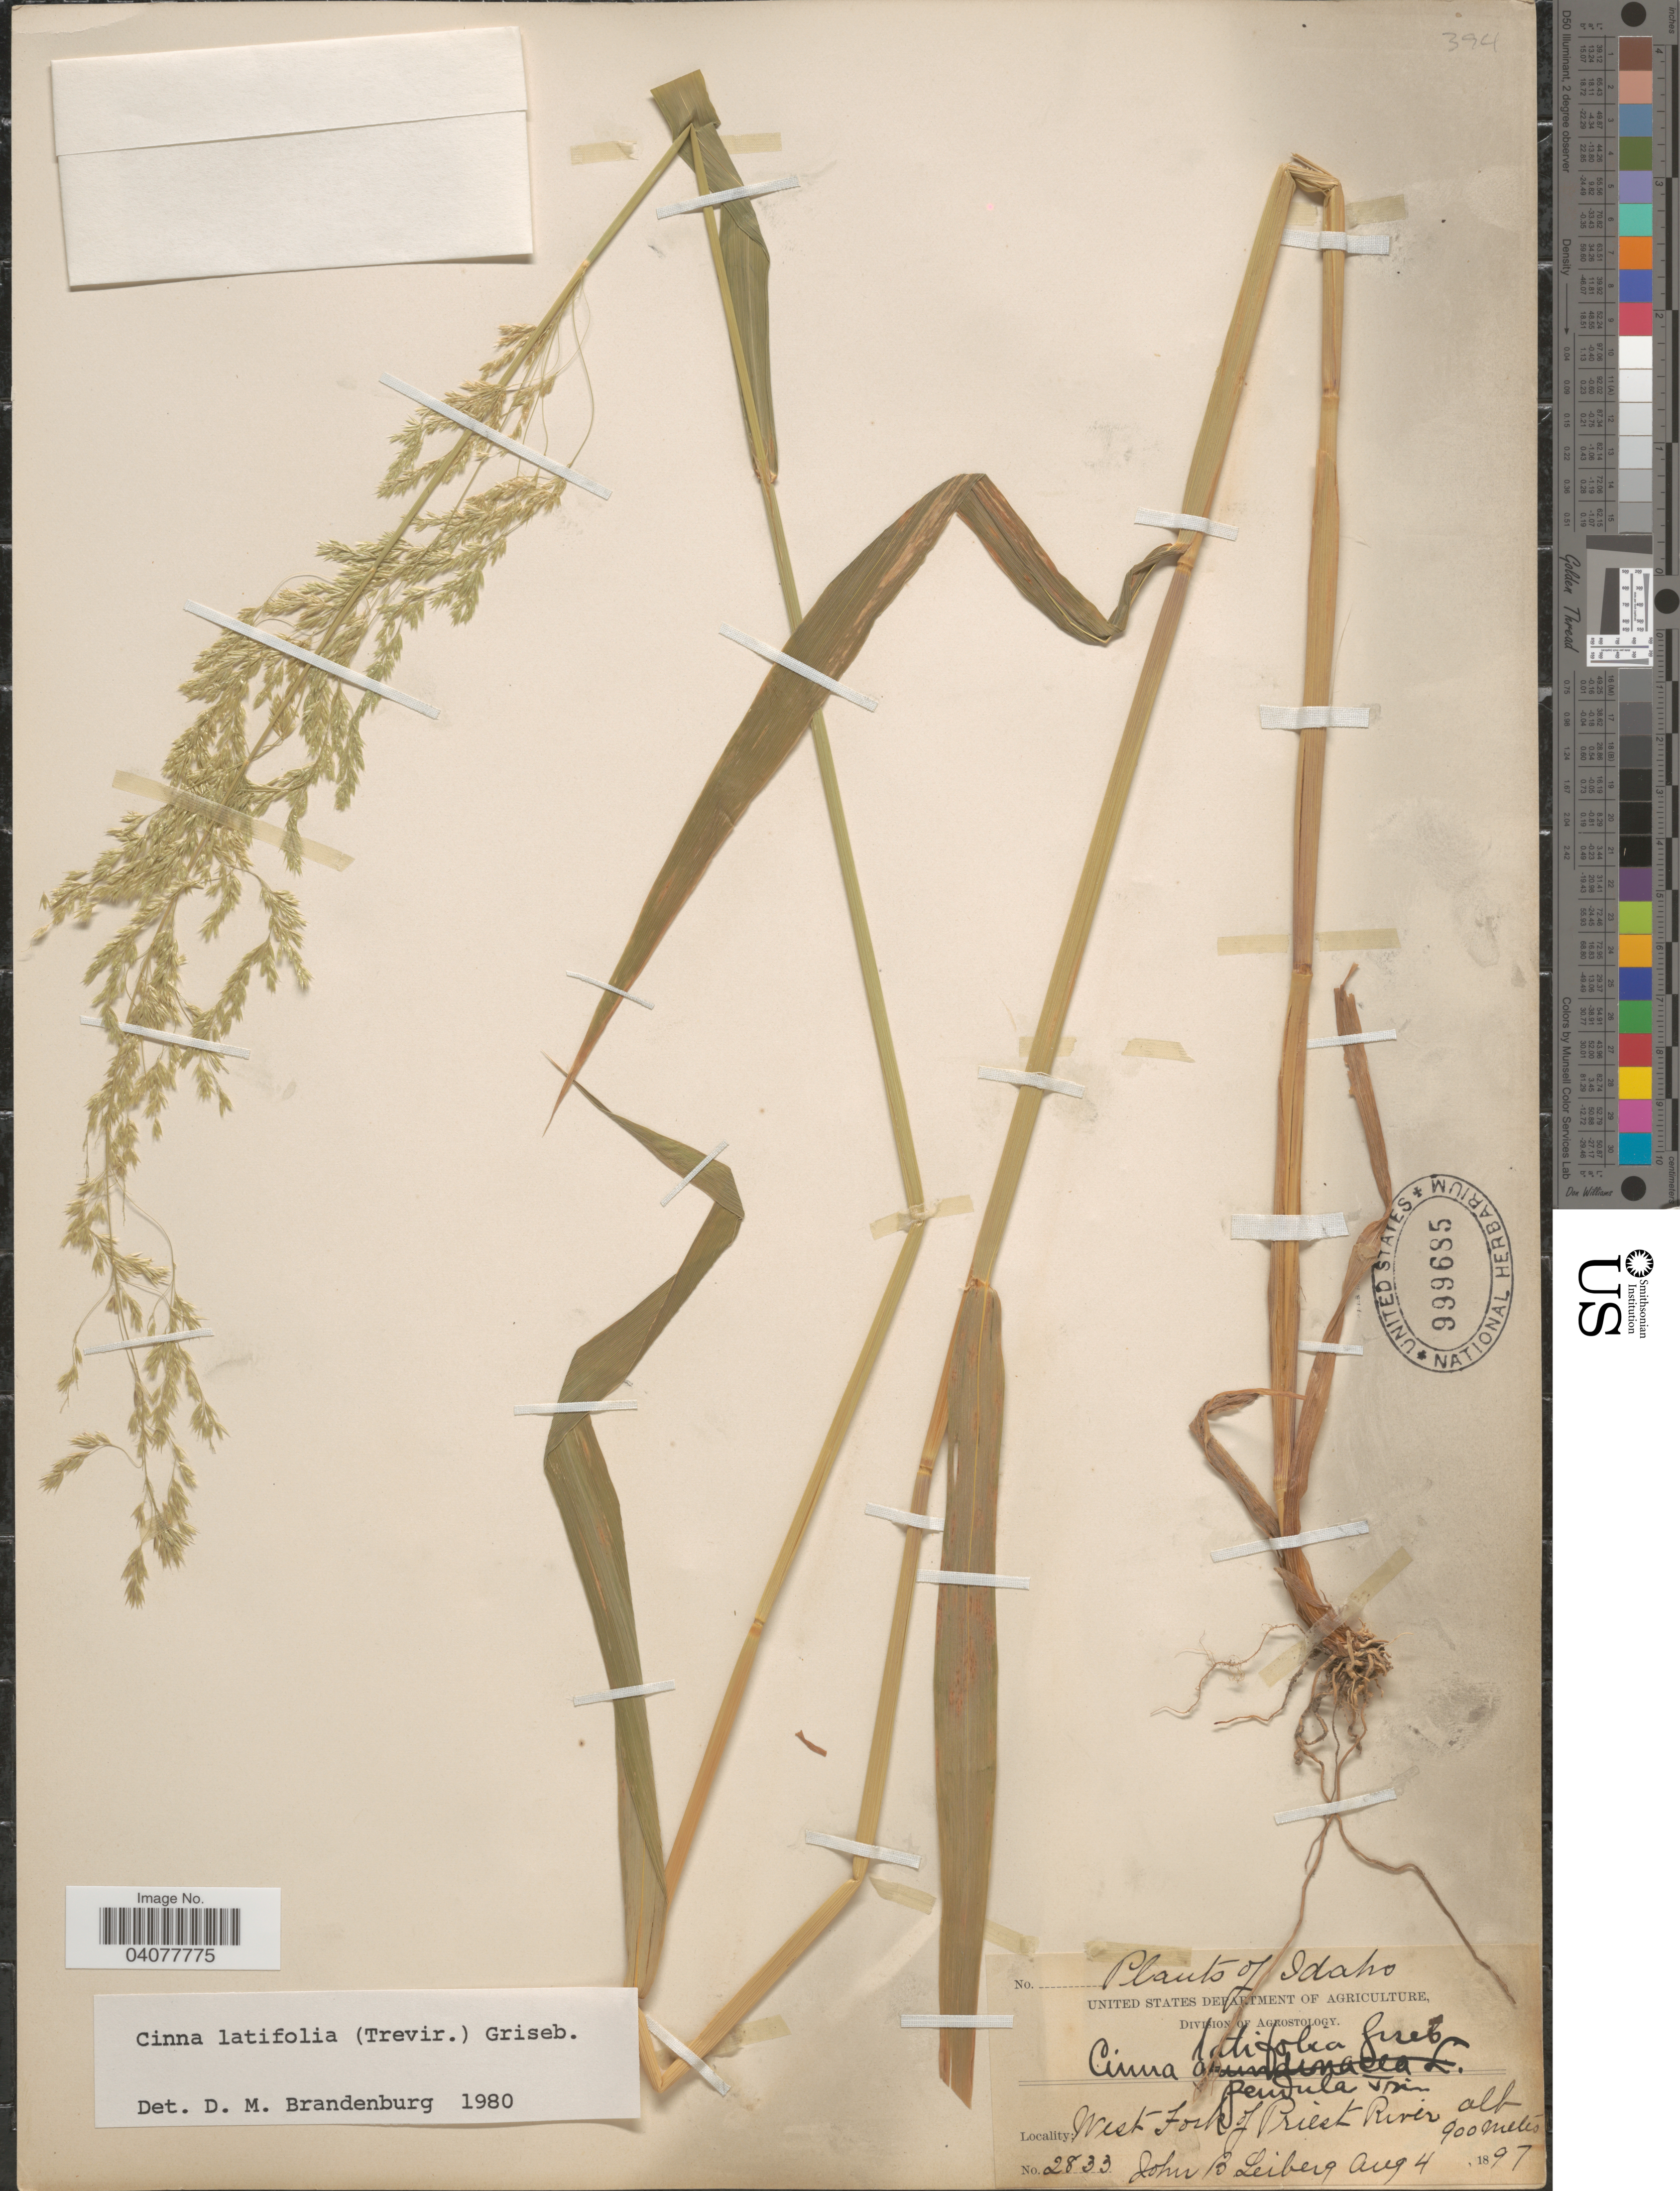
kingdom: Plantae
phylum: Tracheophyta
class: Liliopsida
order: Poales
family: Poaceae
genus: Cinna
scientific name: Cinna latifolia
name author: (Trevir. ex Goeppert) Griseb.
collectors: J. B. Leiberg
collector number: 2833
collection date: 1897-08-04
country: United States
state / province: Idaho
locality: West Fork of Priest River.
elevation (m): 900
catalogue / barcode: US 999685